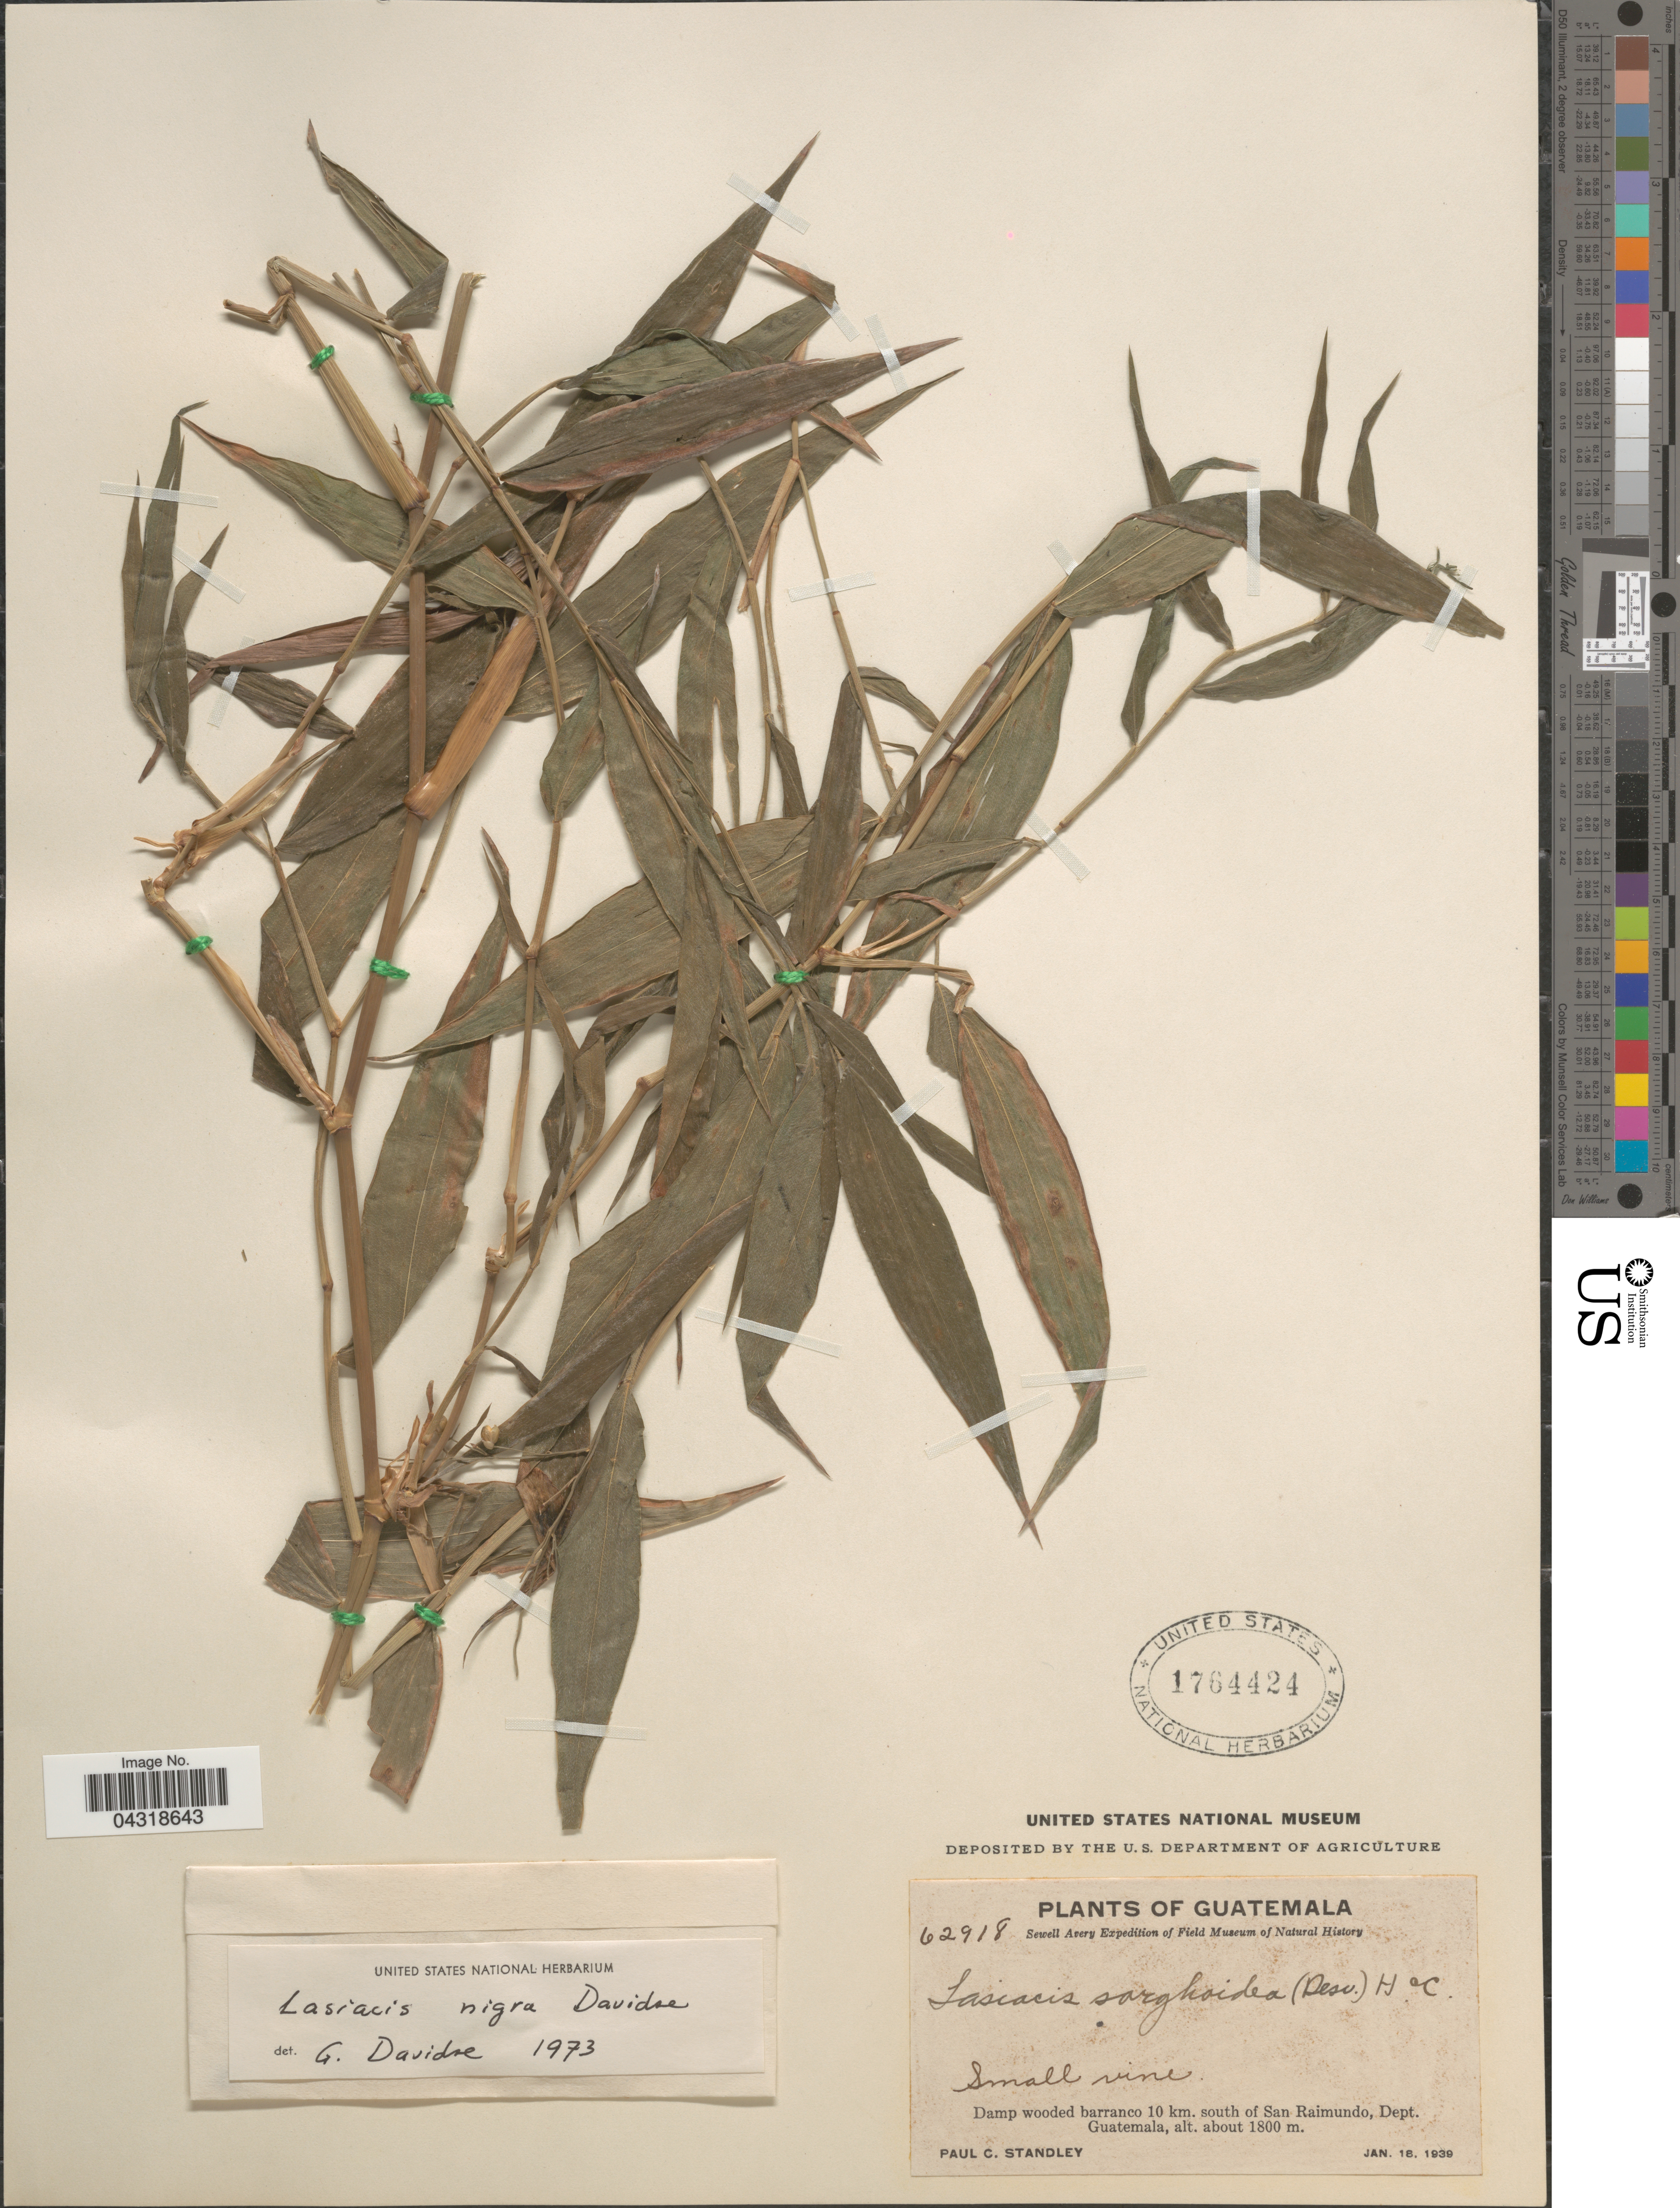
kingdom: Plantae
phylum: Tracheophyta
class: Liliopsida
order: Poales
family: Poaceae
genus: Lasiacis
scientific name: Lasiacis nigra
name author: Davidse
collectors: P. C. Standley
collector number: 62918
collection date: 1939-01-18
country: Guatemala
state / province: Guatemala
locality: Sewell Avery Expedition. Damp wooded barranco 10 km. south of San Raimundo, Dept. Guatemala.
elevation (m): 1800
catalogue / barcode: US 1764424